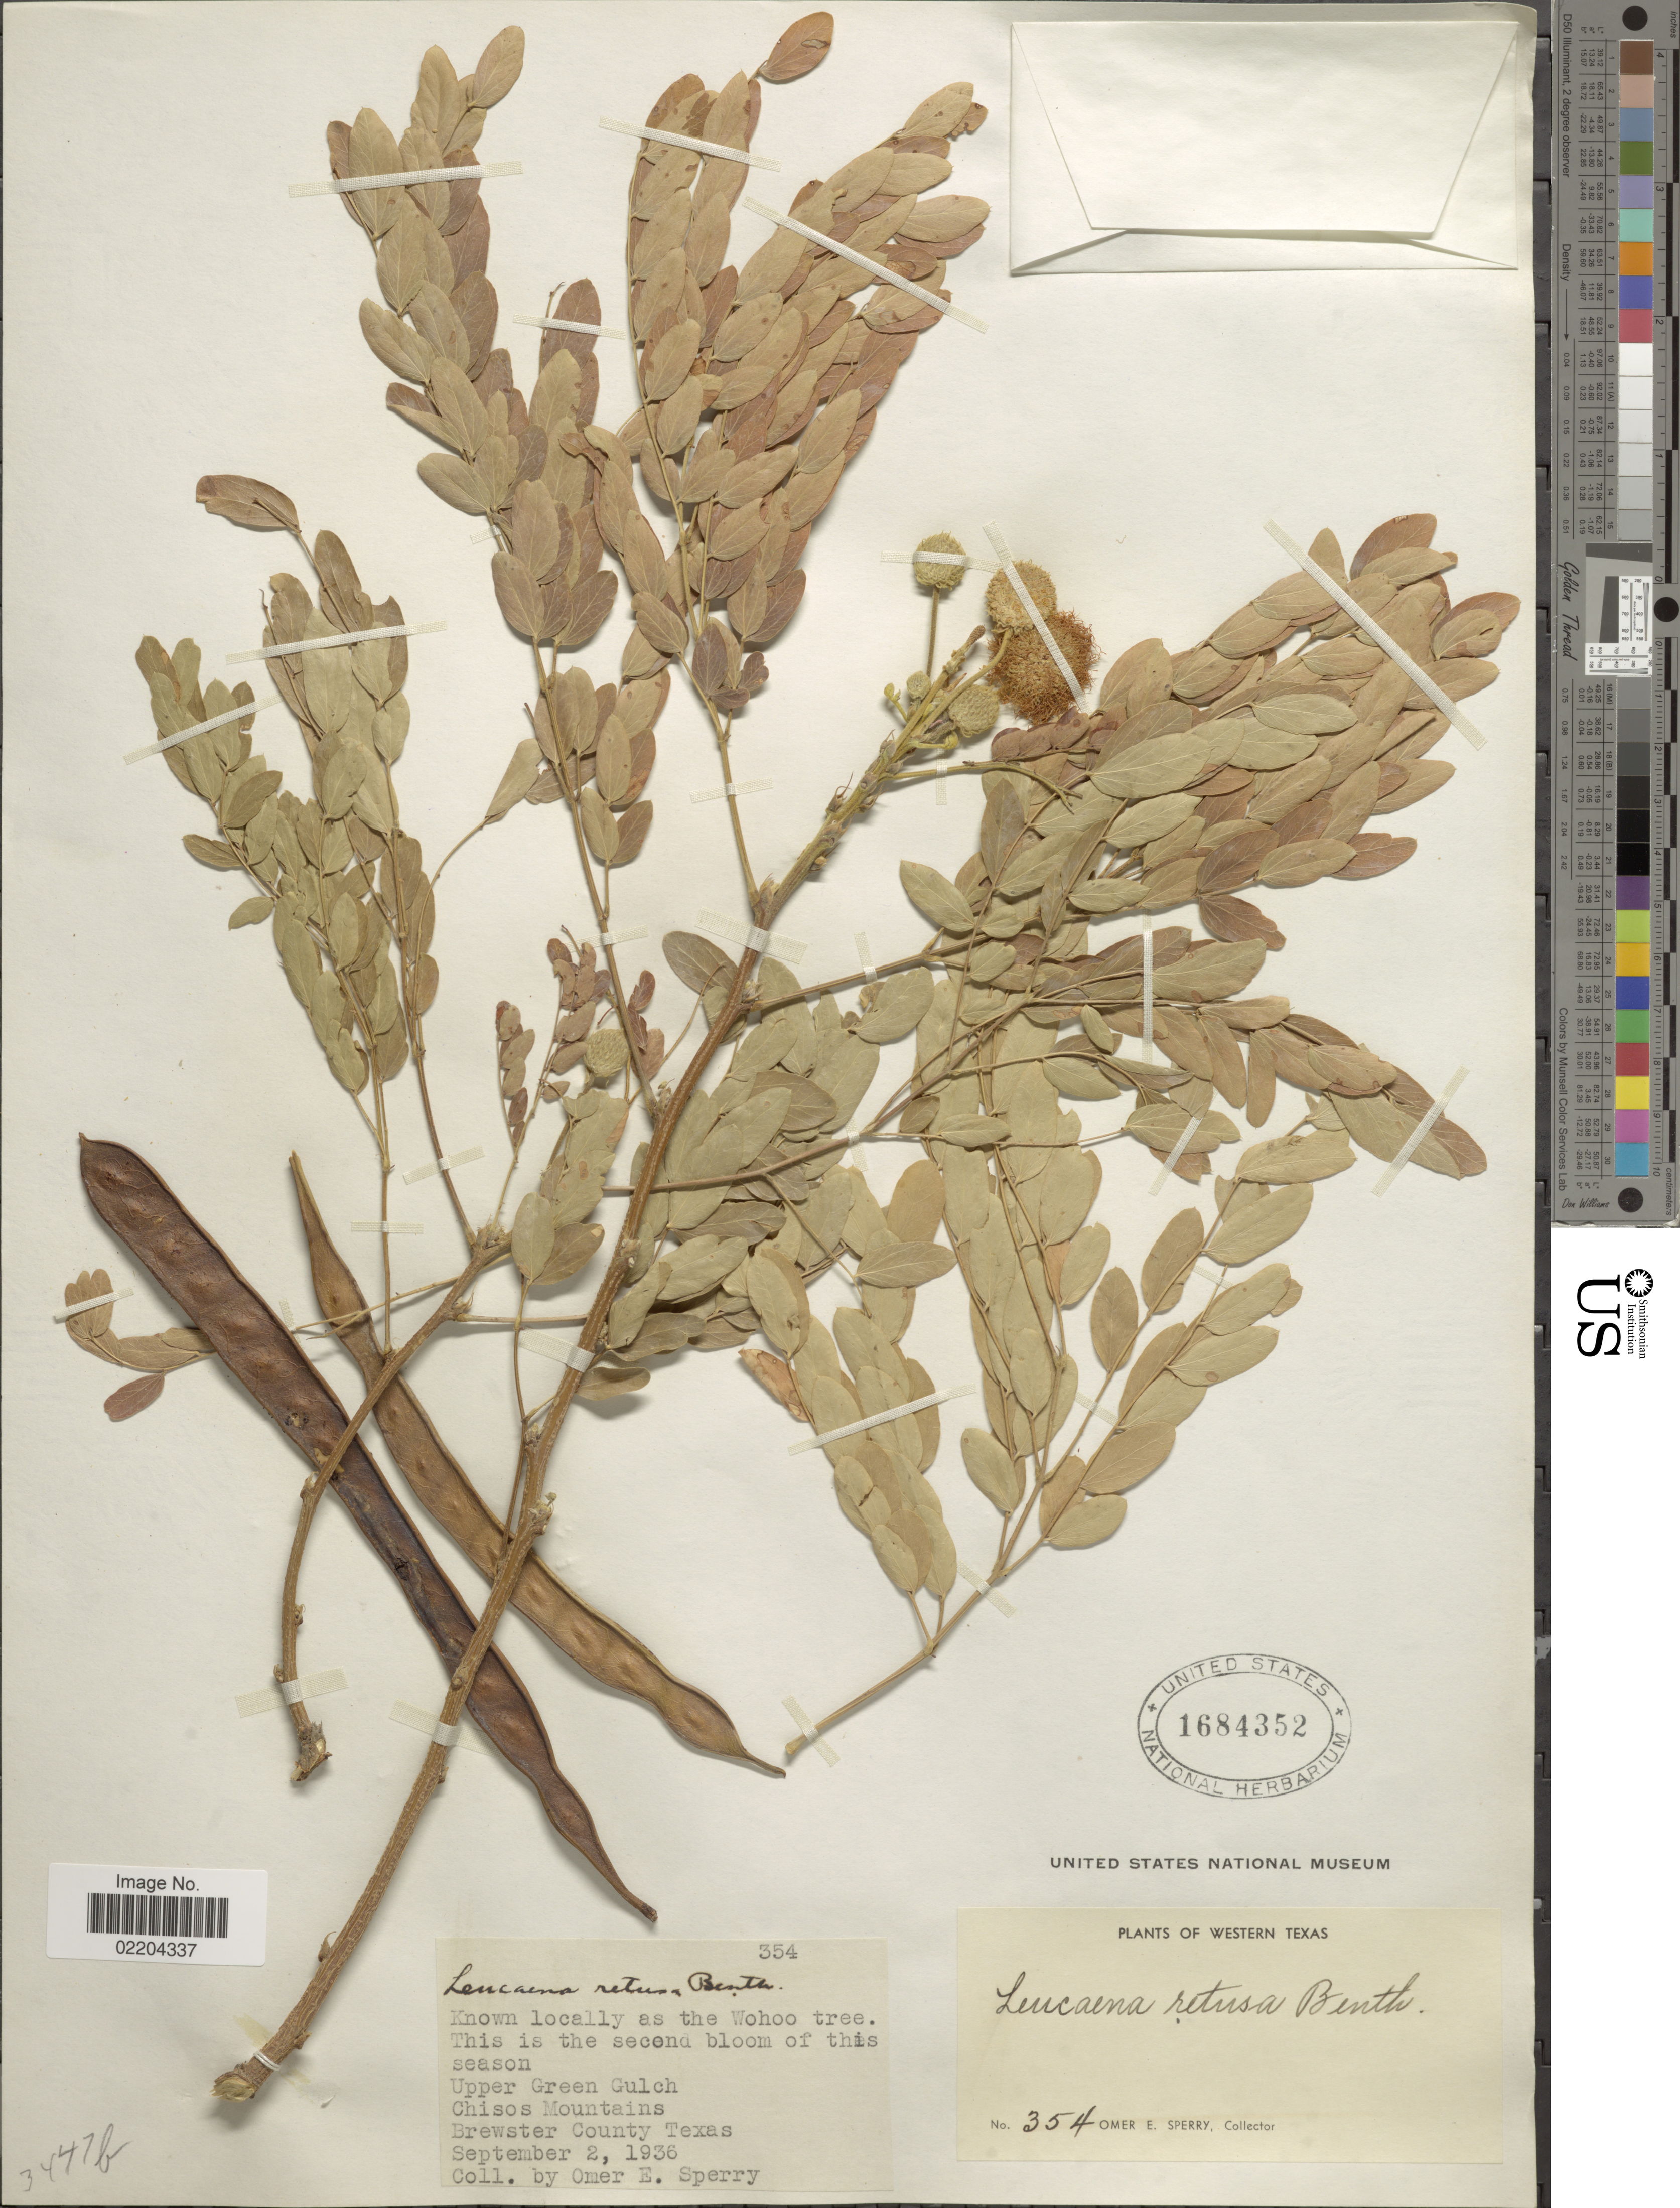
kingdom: Plantae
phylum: Tracheophyta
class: Magnoliopsida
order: Fabales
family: Fabaceae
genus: Leucaena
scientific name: Leucaena retusa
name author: Benth. in A. Gray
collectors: O. E. Sperry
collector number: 354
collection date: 1936-09-02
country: United States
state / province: Texas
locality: Upper Green Gulch, Chisos Mountains, Brewster County Texas.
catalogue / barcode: US 1684352